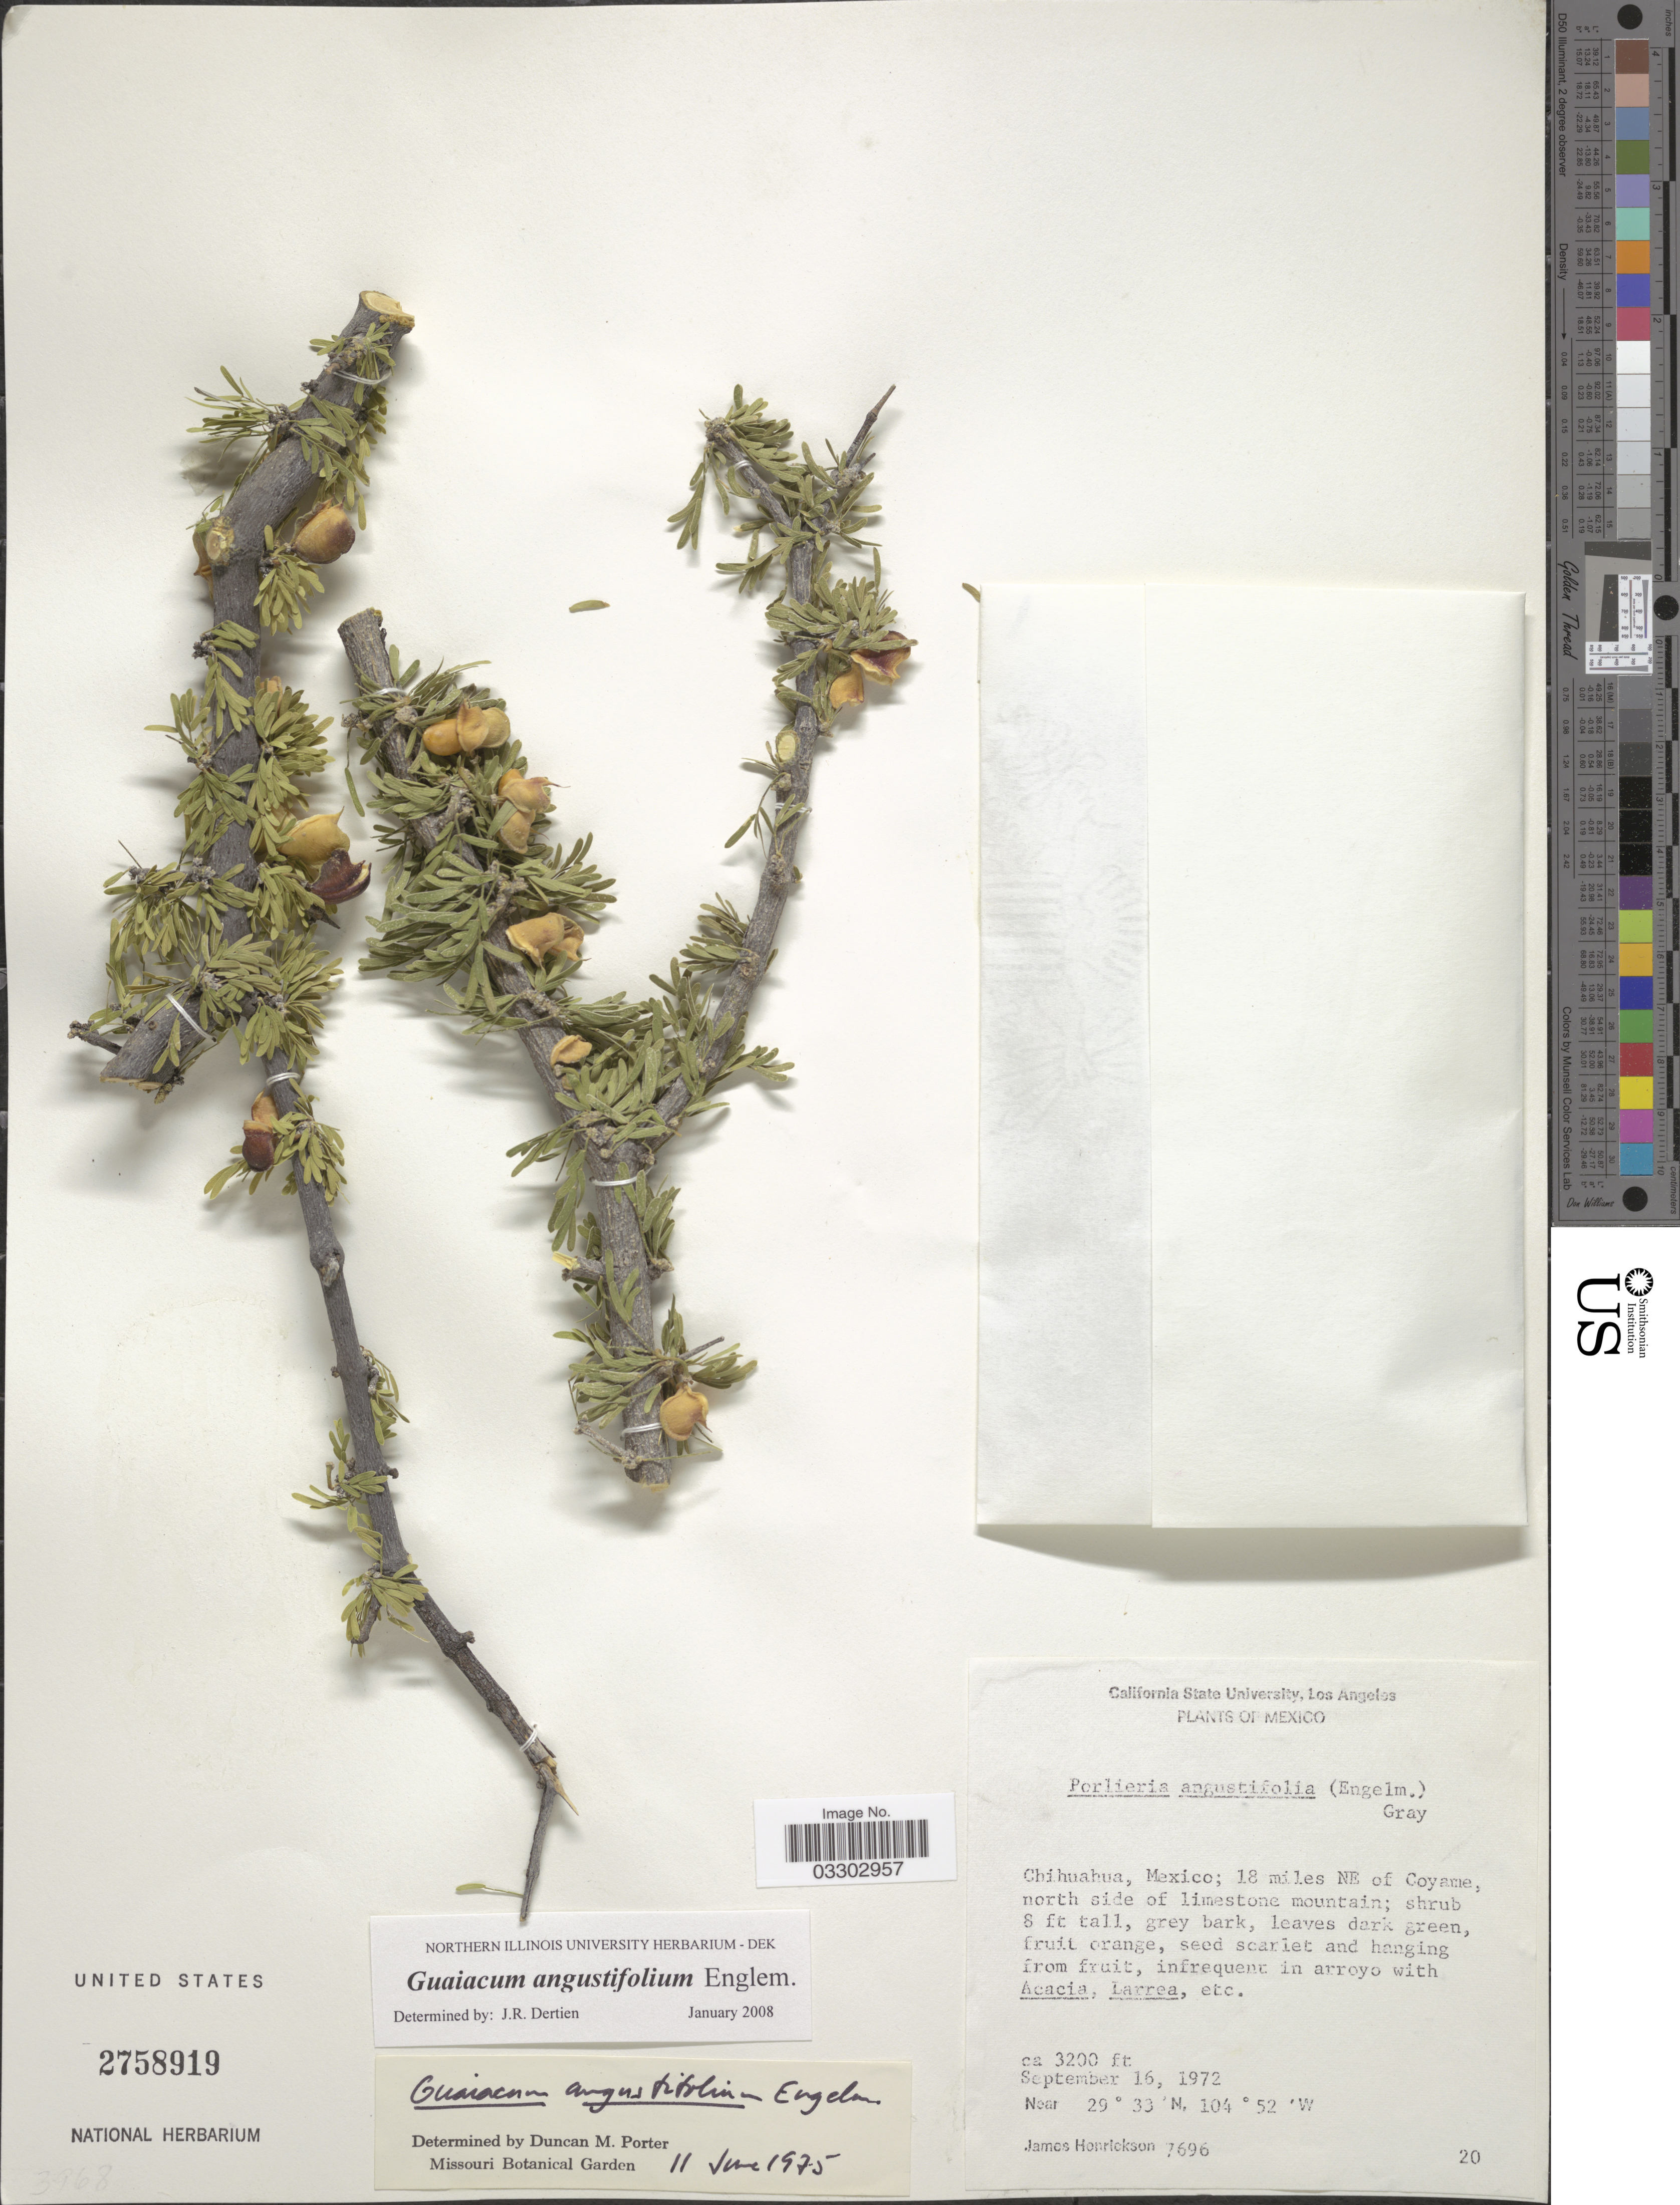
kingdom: Plantae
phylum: Tracheophyta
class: Magnoliopsida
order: Zygophyllales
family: Zygophyllaceae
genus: Guaiacum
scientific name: Guaiacum angustifolium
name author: Engelm.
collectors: J. S. Henrickson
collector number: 7696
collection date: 1972-07-16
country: Mexico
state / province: Chihuahua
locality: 18 miles NE of Coyame, north side of limestone mountain.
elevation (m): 975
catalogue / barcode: US 2758919